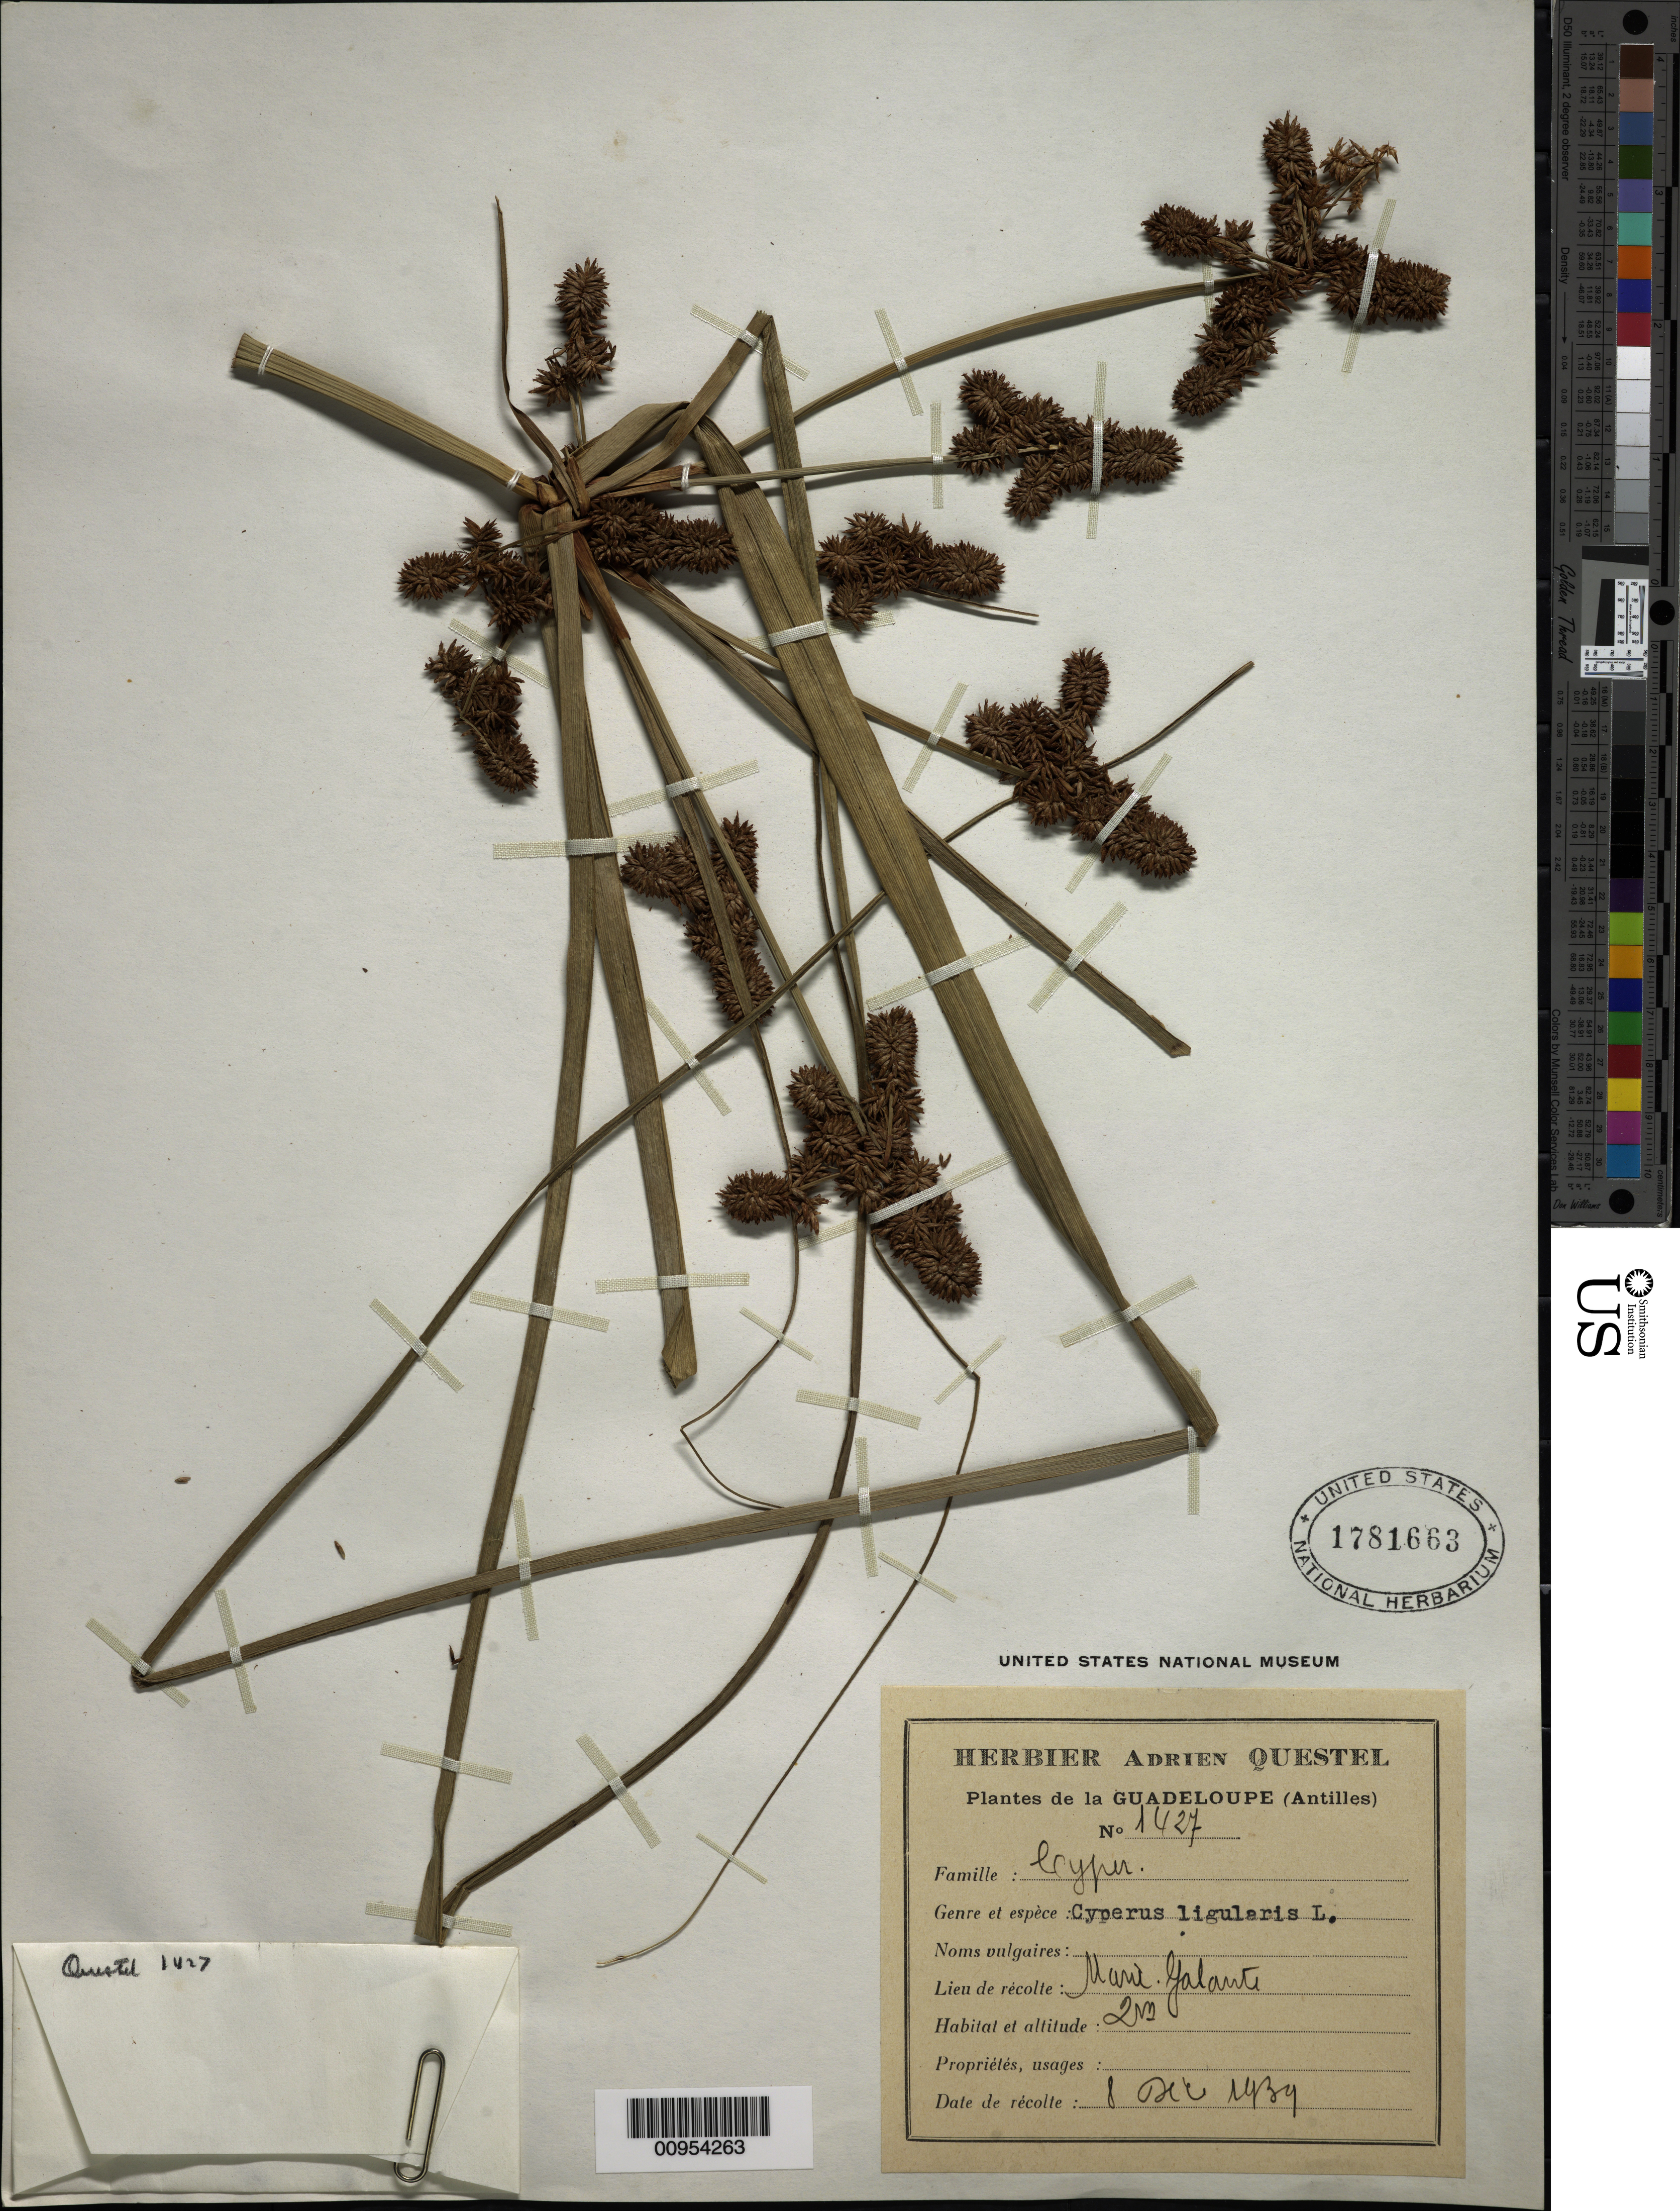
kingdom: Plantae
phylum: Tracheophyta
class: Liliopsida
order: Poales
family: Cyperaceae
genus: Cyperus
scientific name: Cyperus ligularis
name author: L.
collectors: A. Questel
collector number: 1427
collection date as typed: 01 Dec 1939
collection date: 1939-12-01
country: Guadeloupe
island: Marie Galante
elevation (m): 2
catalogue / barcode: US 1781663